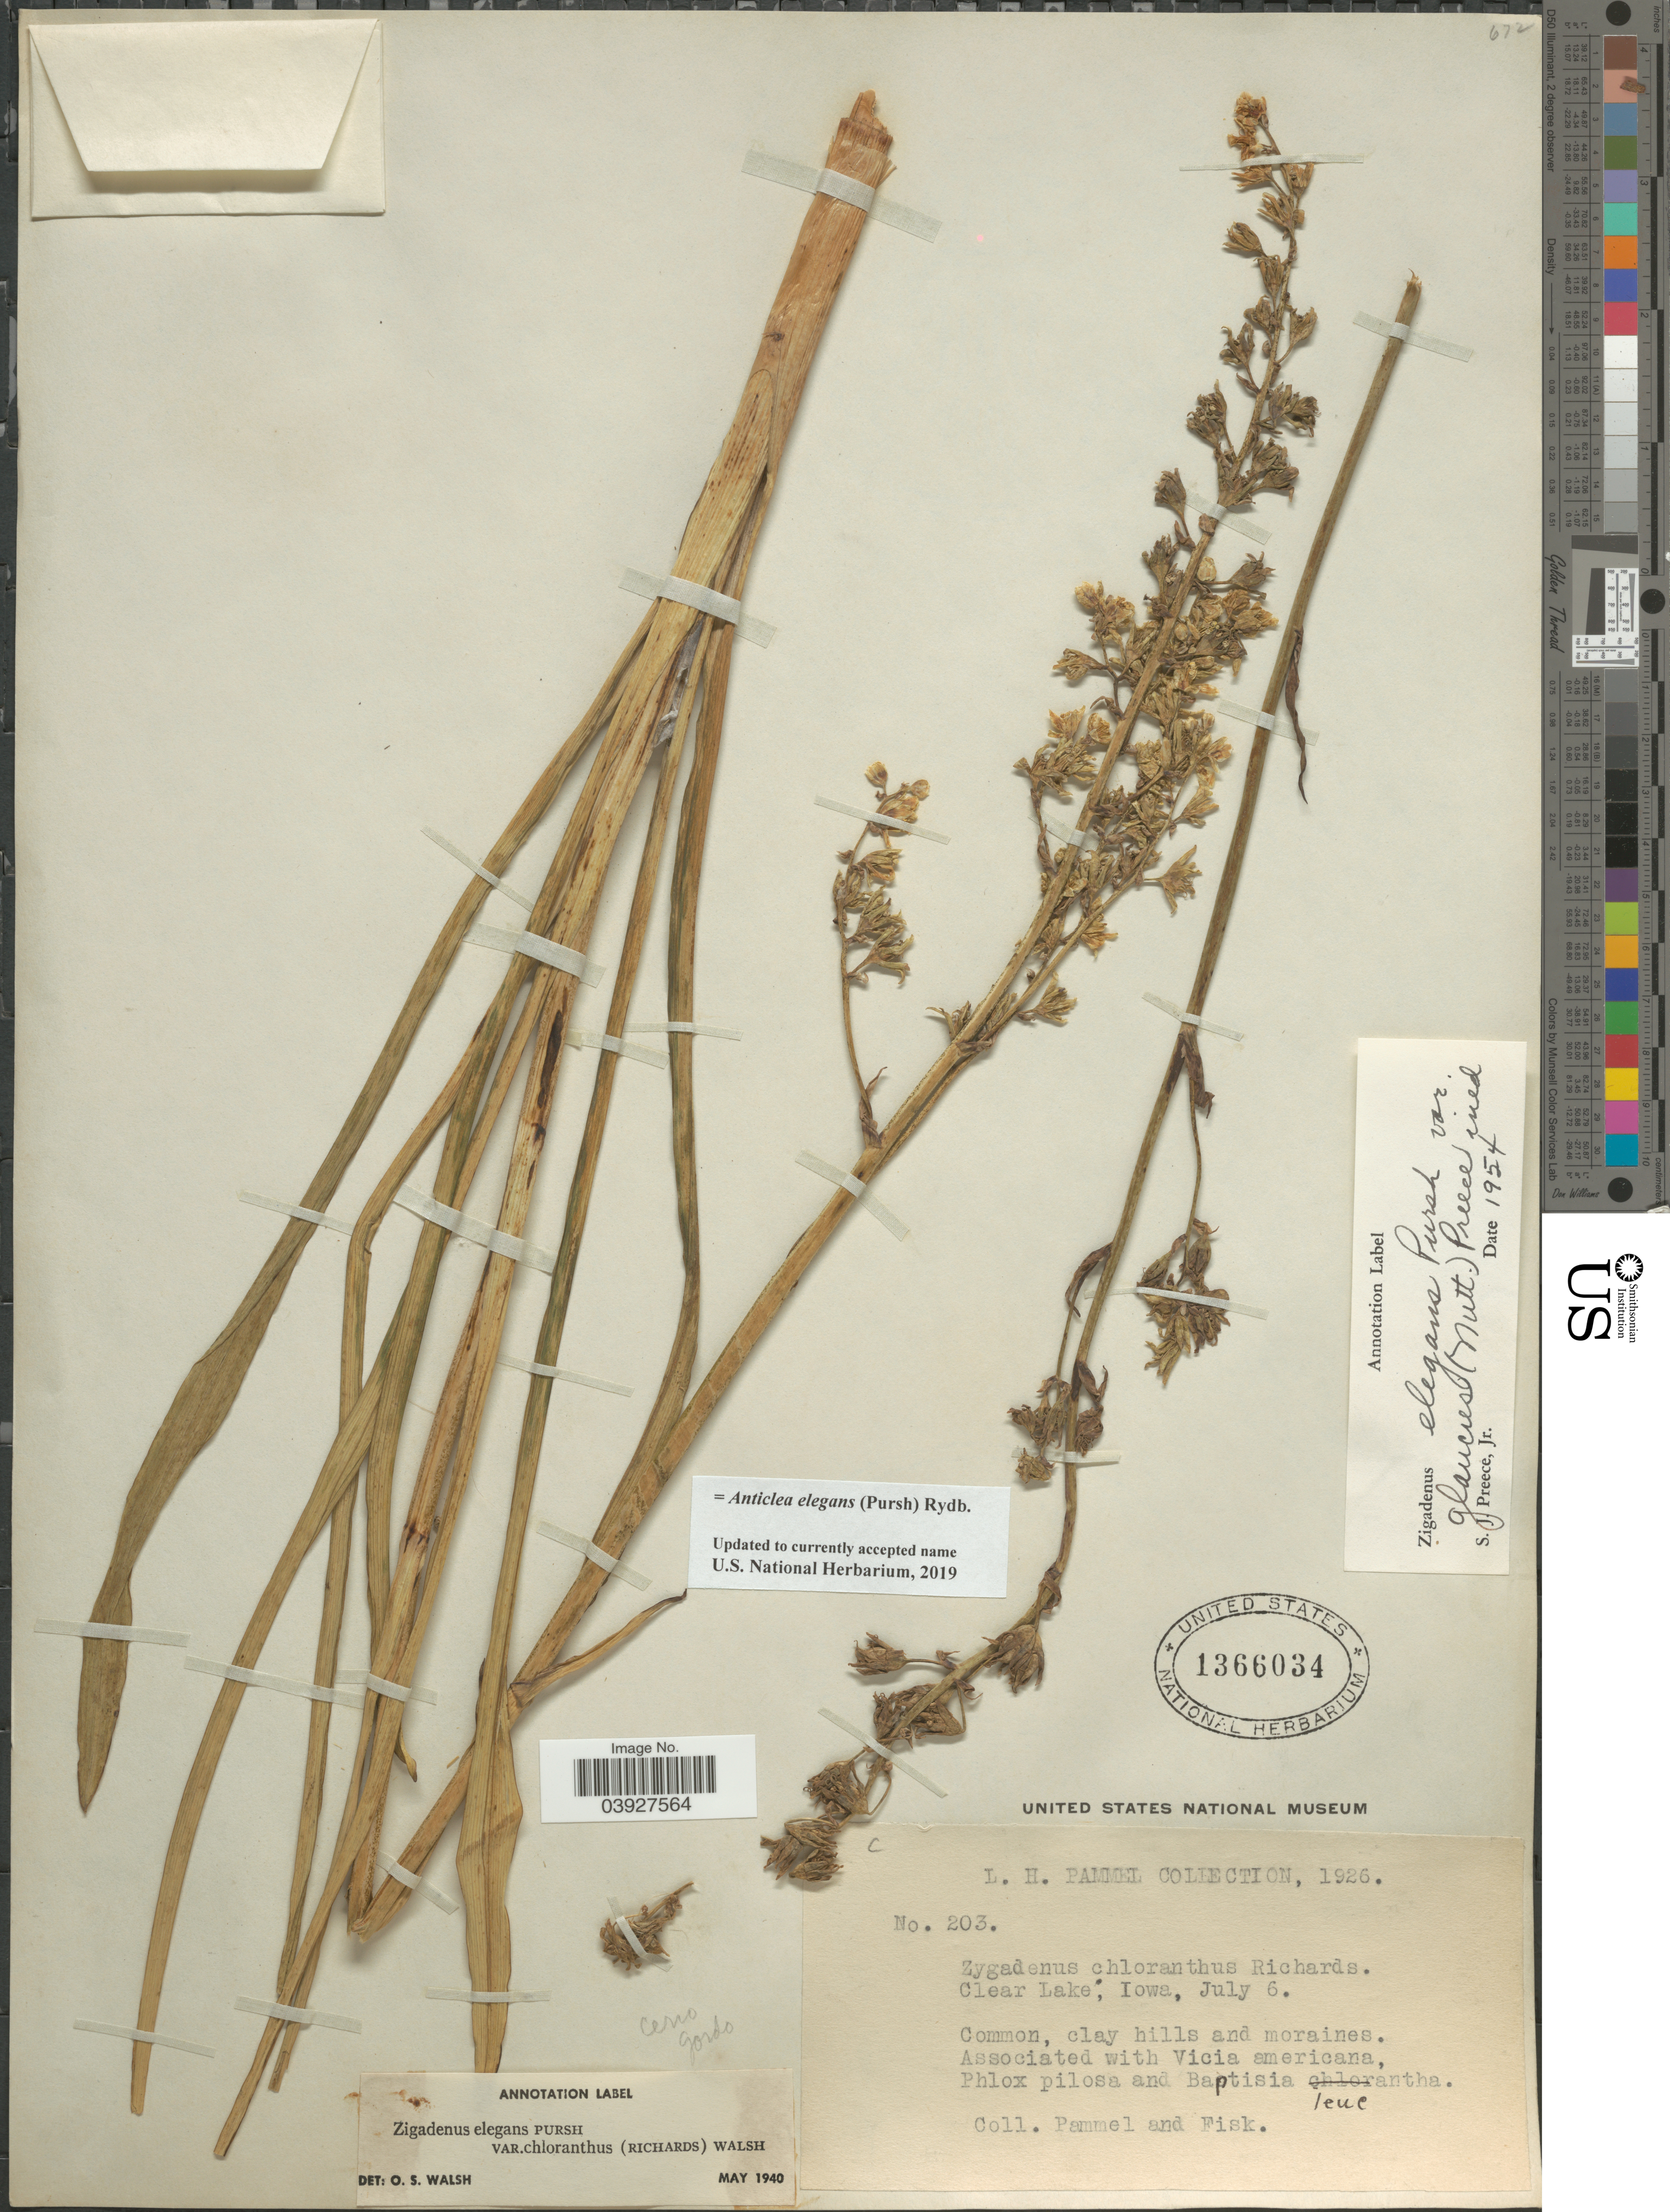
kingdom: Plantae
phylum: Tracheophyta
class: Liliopsida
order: Liliales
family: Melanthiaceae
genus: Anticlea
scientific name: Anticlea elegans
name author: (Pursh) Rydb.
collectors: -. Pammel & -. Fisk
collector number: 203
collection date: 1926-07-06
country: United States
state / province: Iowa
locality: Clear Lake.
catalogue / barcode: US 1366034